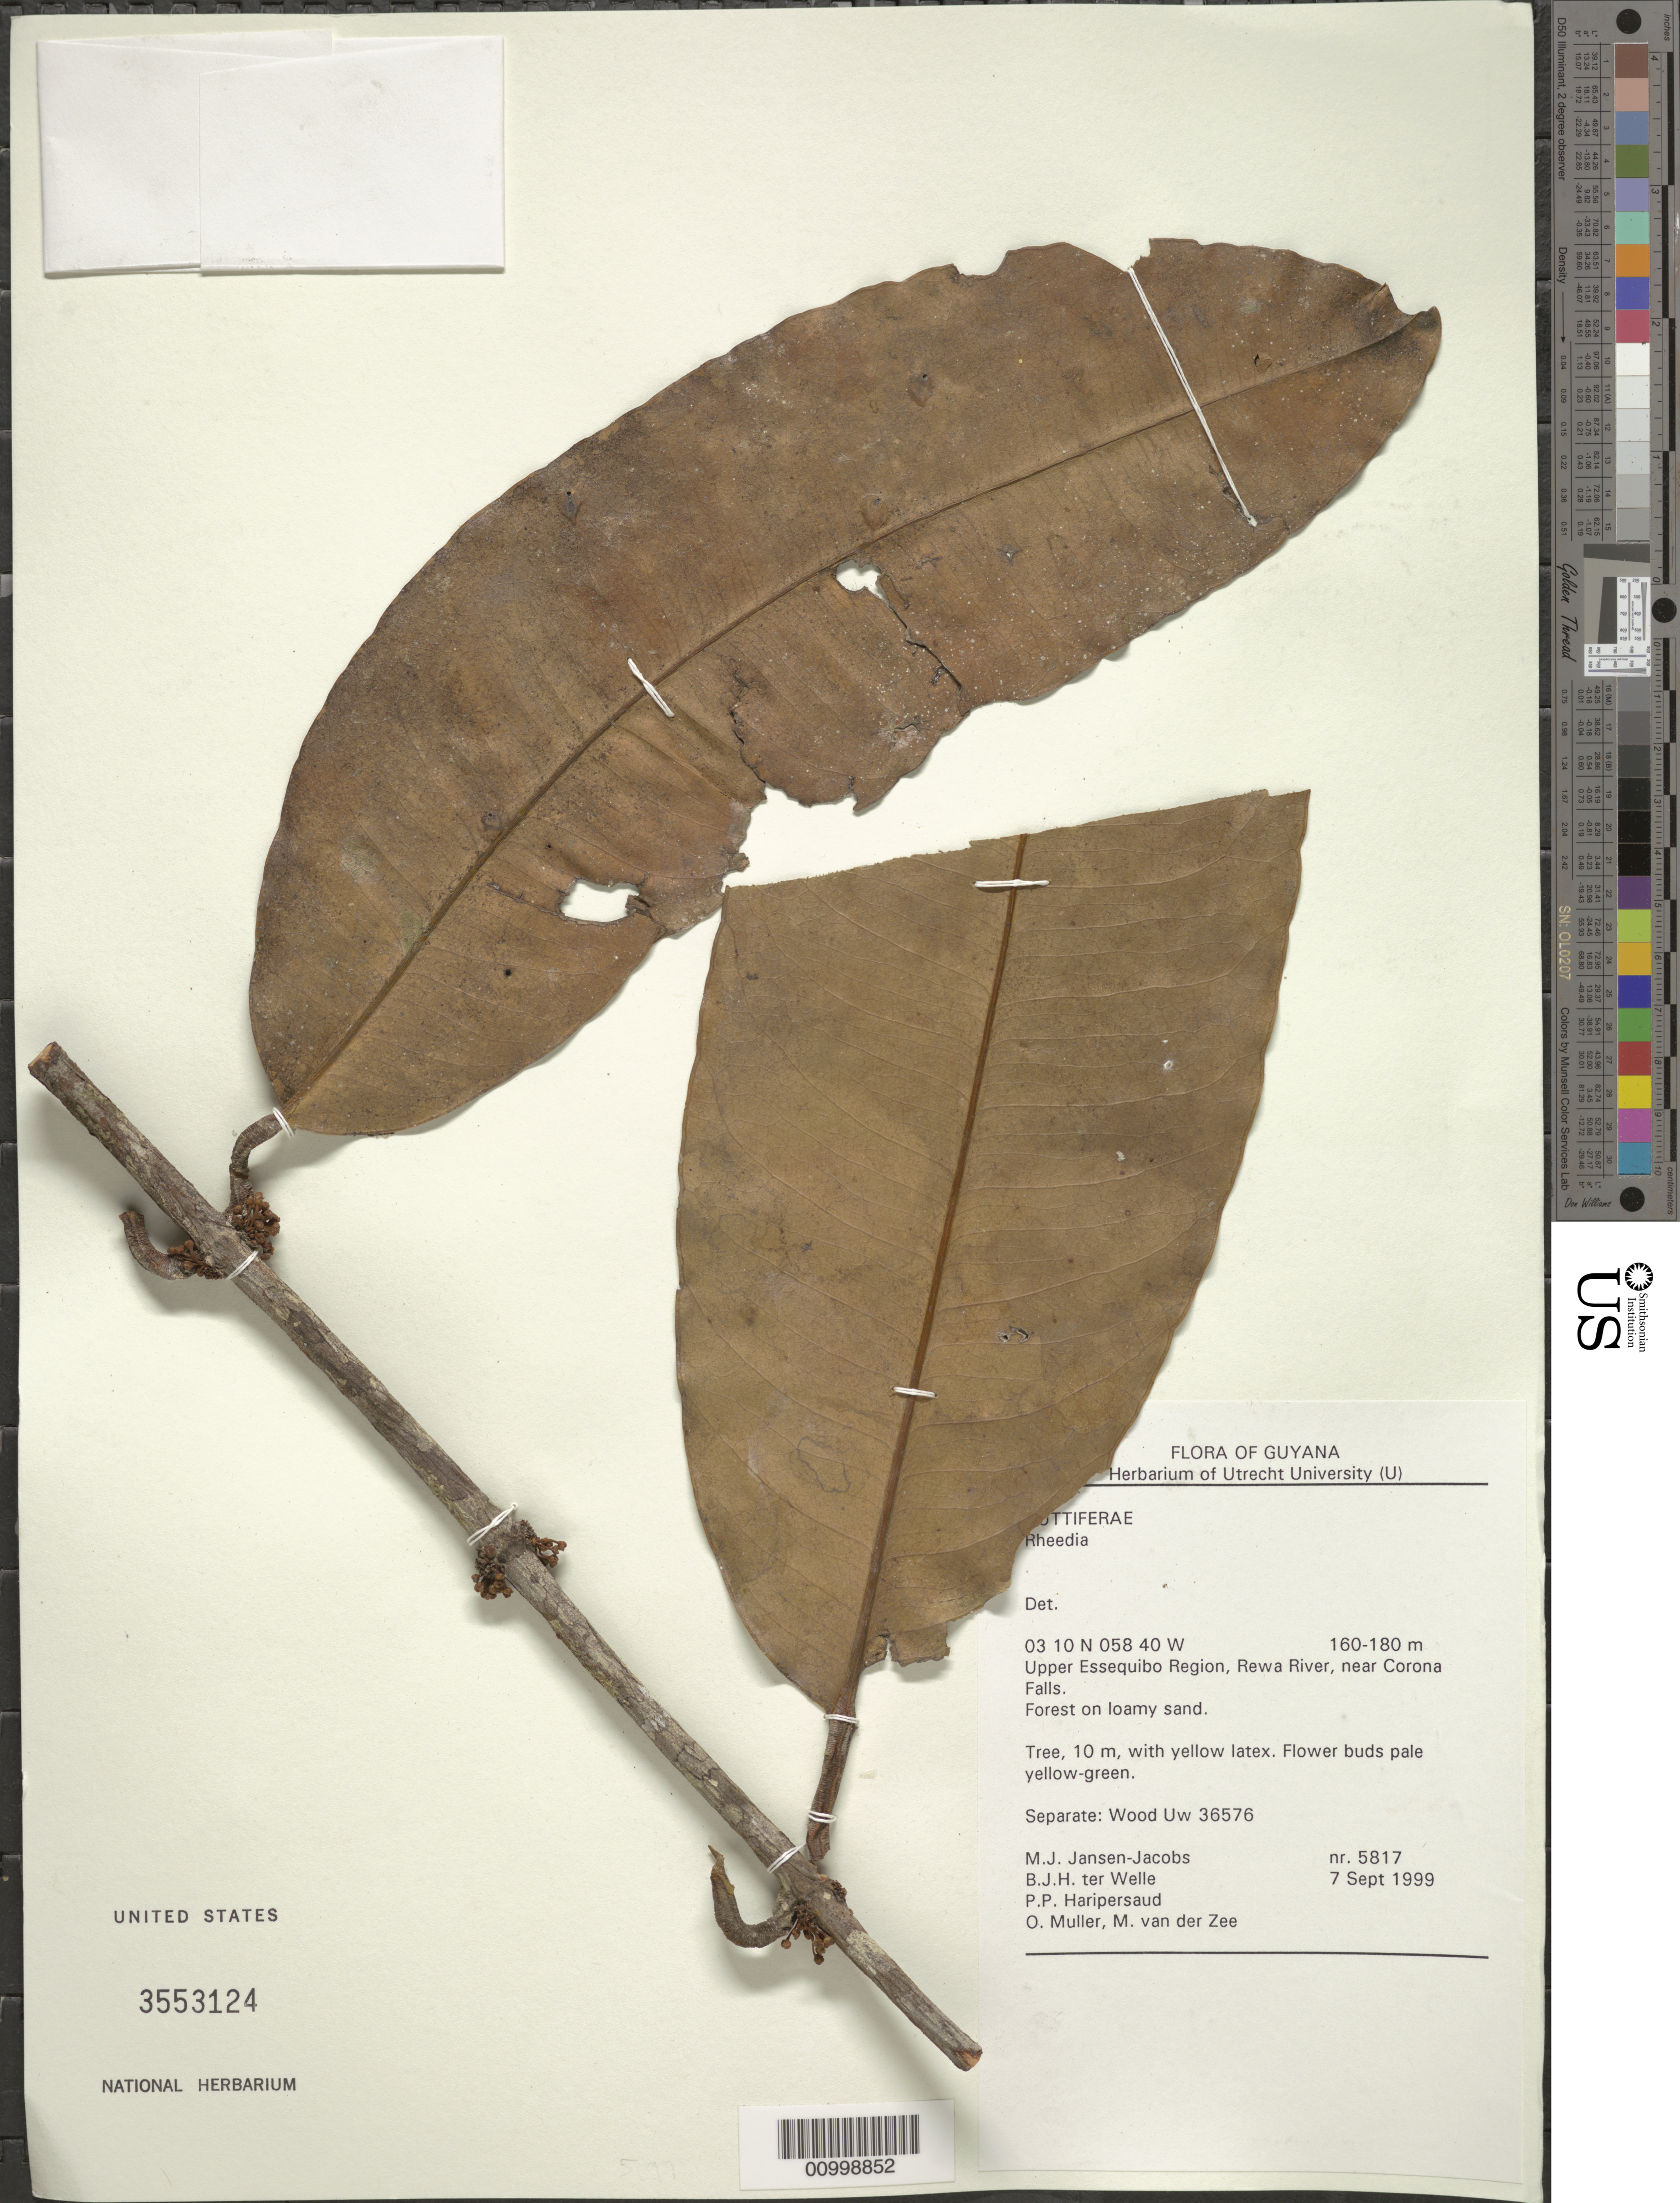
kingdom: Plantae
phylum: Tracheophyta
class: Magnoliopsida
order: Malpighiales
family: Clusiaceae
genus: Garcinia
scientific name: Garcinia madruno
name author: (Kunth) Hammel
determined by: Molina, J. F.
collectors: M. J. Jansen-Jacobs, B. Welle, P. Haripersaud, O. Muller & M. van der Zee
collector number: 5817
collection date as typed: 7-Sep-99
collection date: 1999-09-07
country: Guyana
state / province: U. Takutu-U. Essequibo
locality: Rewa River, near Corona Falls, Upper Essequibo Region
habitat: Forest on loamy sand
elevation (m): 160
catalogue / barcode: US 3553124